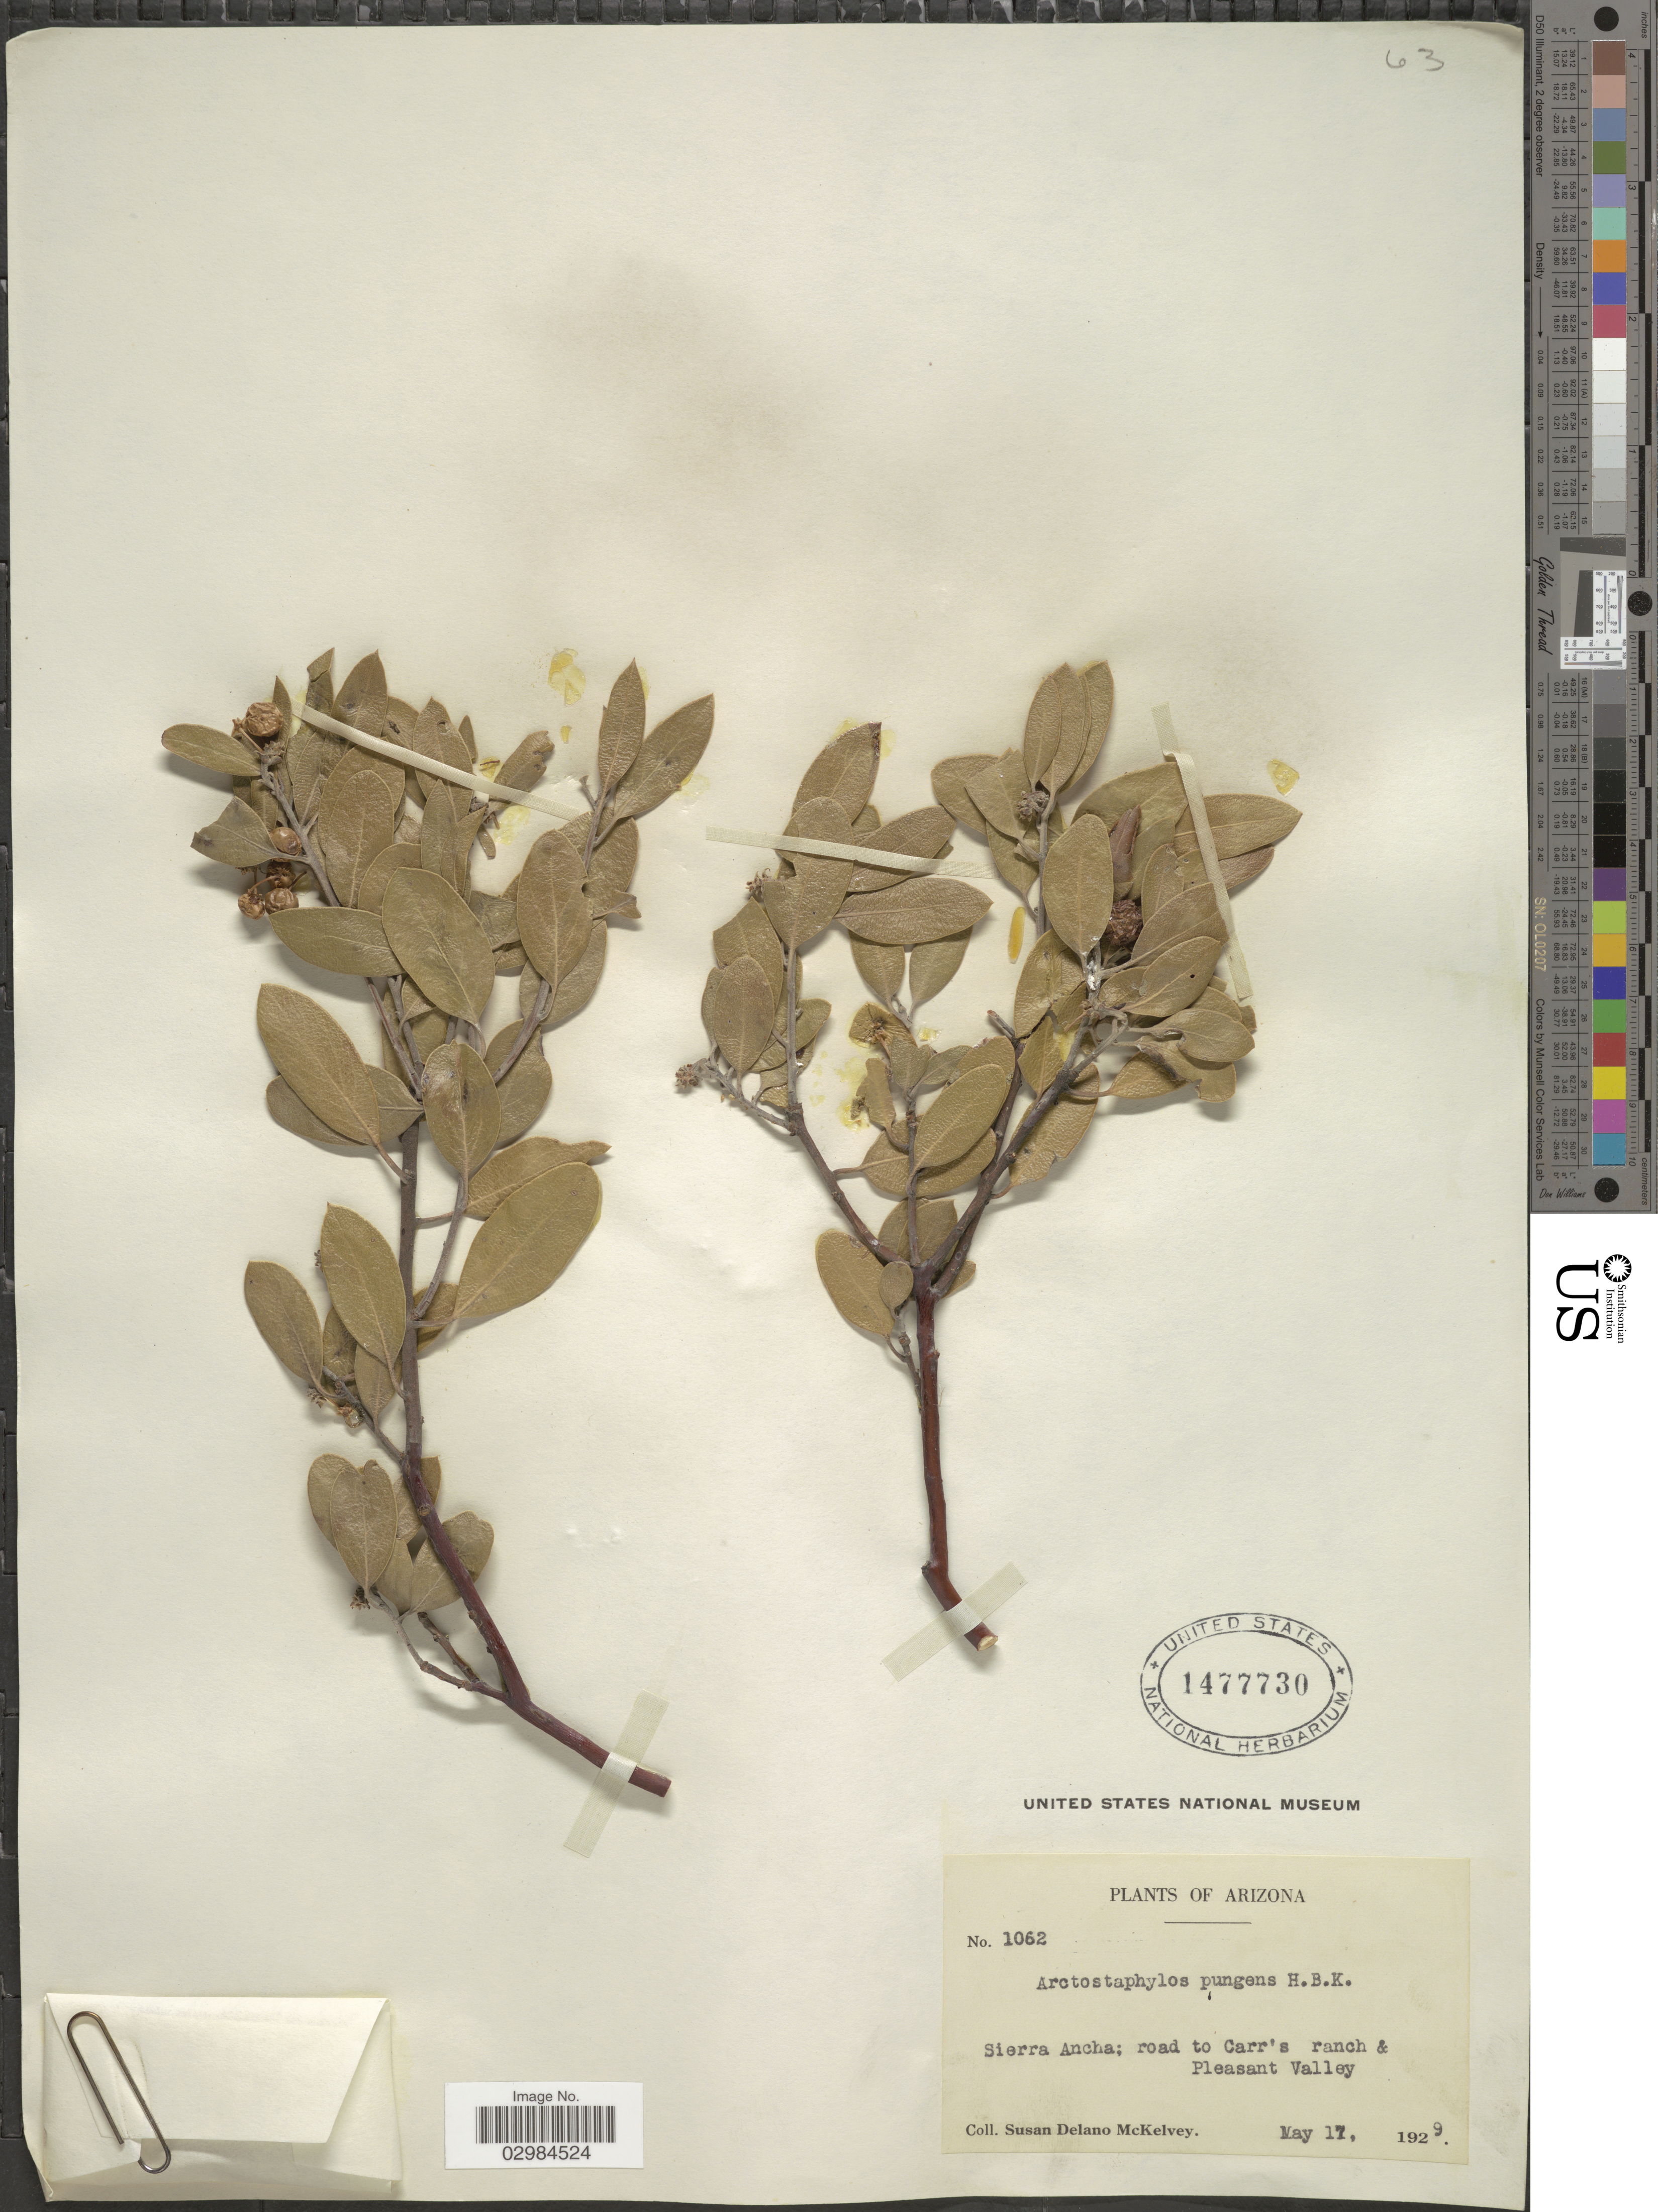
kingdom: Plantae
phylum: Tracheophyta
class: Magnoliopsida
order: Ericales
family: Ericaceae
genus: Arctostaphylos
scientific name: Arctostaphylos pungens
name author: Kunth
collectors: S. A. McKelvey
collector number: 1062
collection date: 1929-05-17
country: United States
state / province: Arizona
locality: Sierra Ancha: road to Carr's ranch & Pleasant Valley.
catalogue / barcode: US 1477730